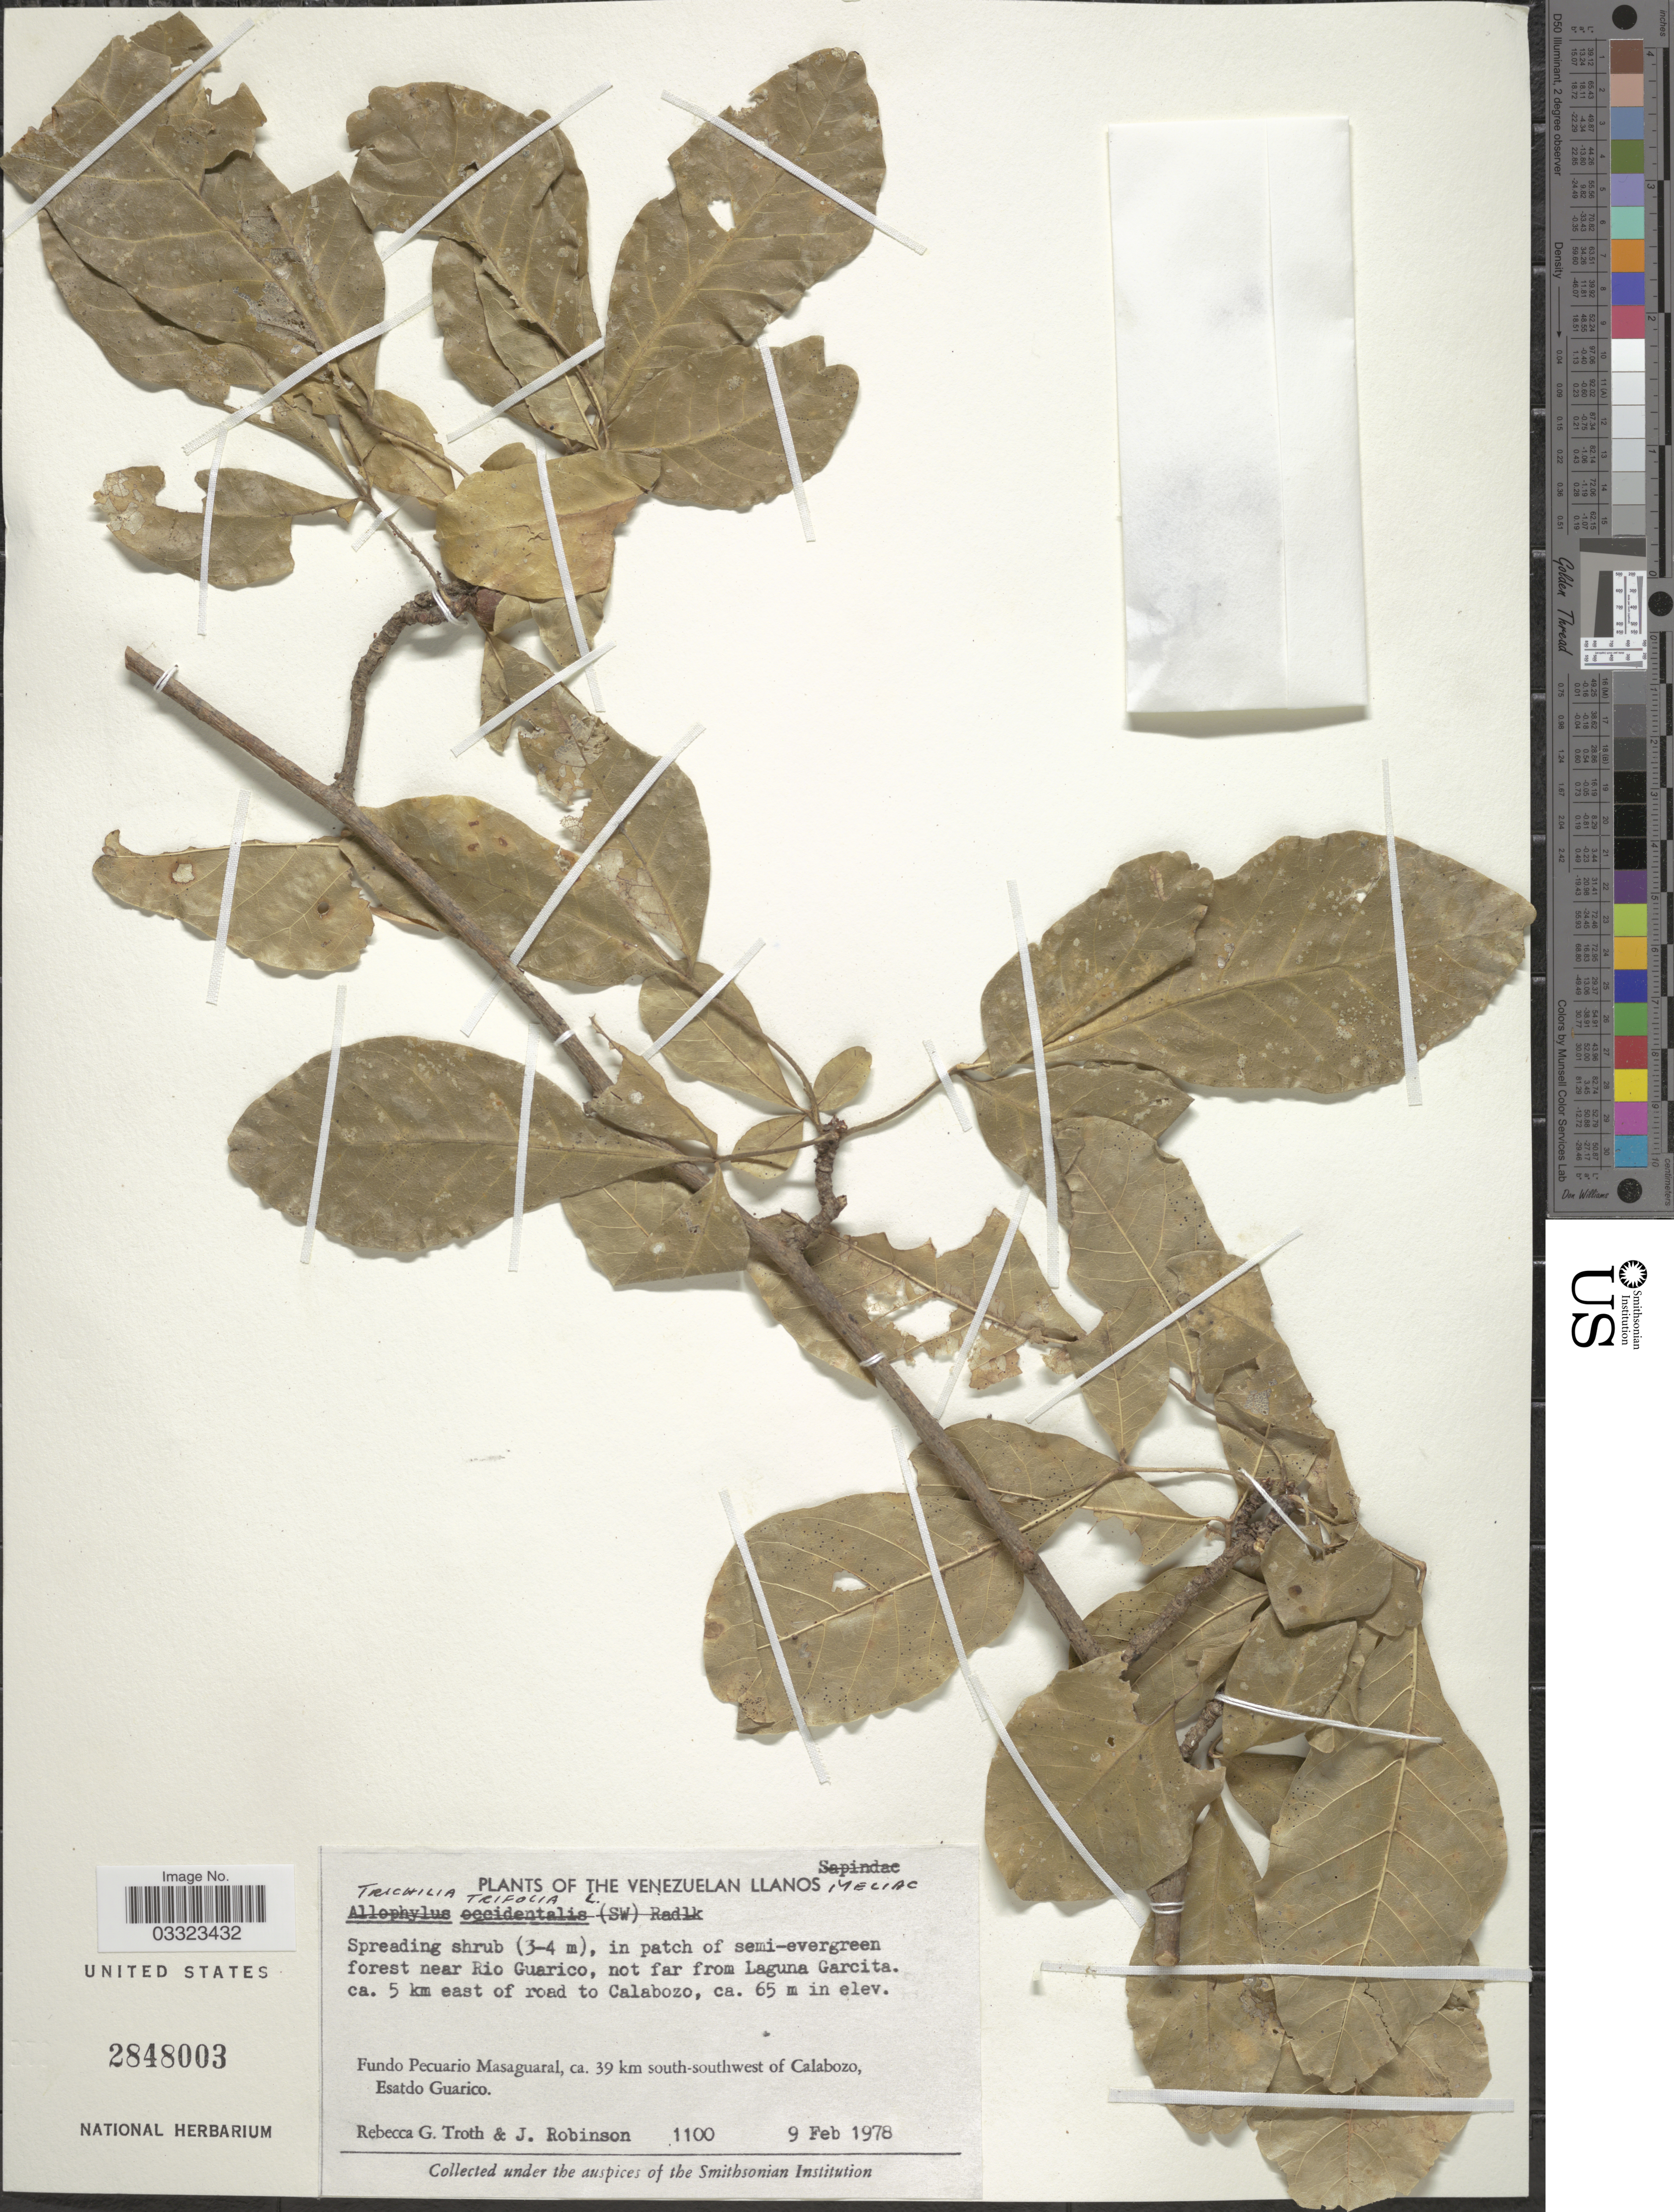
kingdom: Plantae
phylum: Tracheophyta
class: Magnoliopsida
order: Sapindales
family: Meliaceae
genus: Trichilia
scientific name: Trichilia trifolia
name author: L.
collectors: R. Troth & J. Robinson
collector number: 1100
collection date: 1978-02-09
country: Venezuela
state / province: Guárico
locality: In patch of semi-evergreen forest near Rio Guarico, not far from Laguna Garcita. ca. 5 km east of road to Calabozo. Fundo Pecuario Masaguaral, ca. 39 km south-southwest of Calabozo.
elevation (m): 65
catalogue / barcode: US 2848003